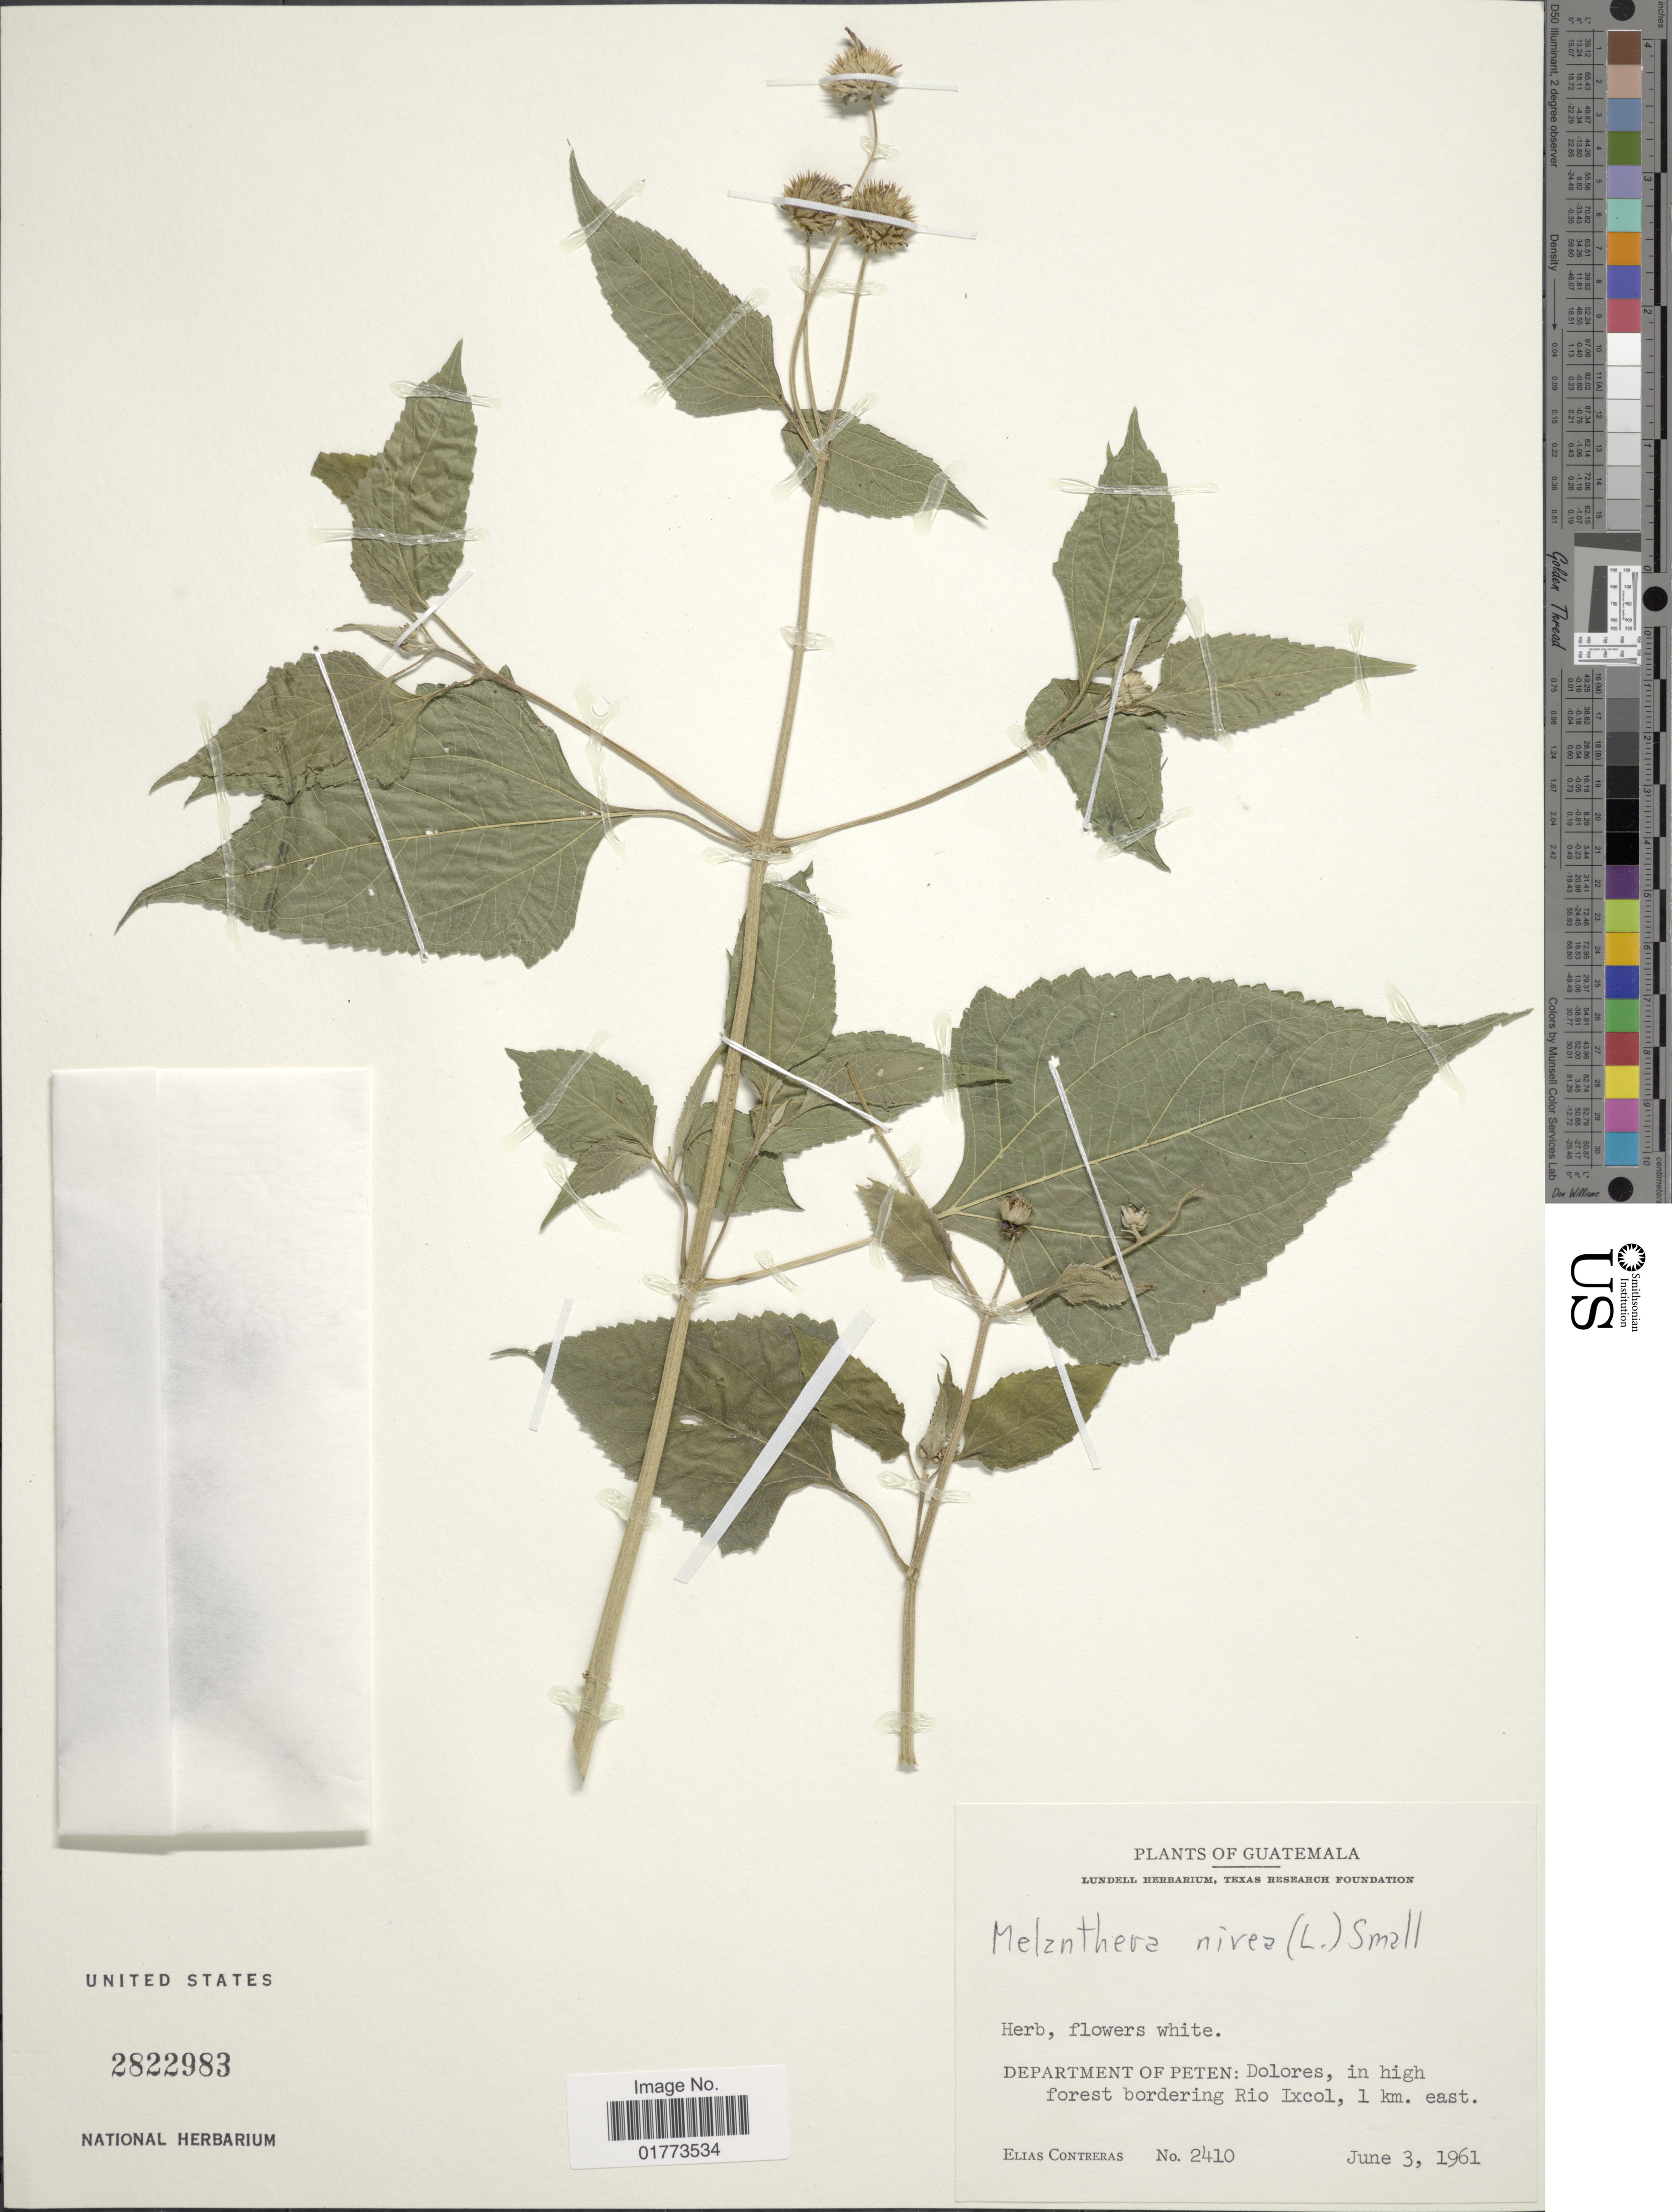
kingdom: Plantae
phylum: Tracheophyta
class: Magnoliopsida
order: Asterales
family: Asteraceae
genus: Melanthera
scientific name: Melanthera nivea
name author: (L.) Small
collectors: E. Contreras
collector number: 2410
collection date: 1961-06-03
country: Guatemala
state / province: El Petén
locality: Dolores, in high forest bordering Rio Ixcol, 1 km. east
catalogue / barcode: US 2822983